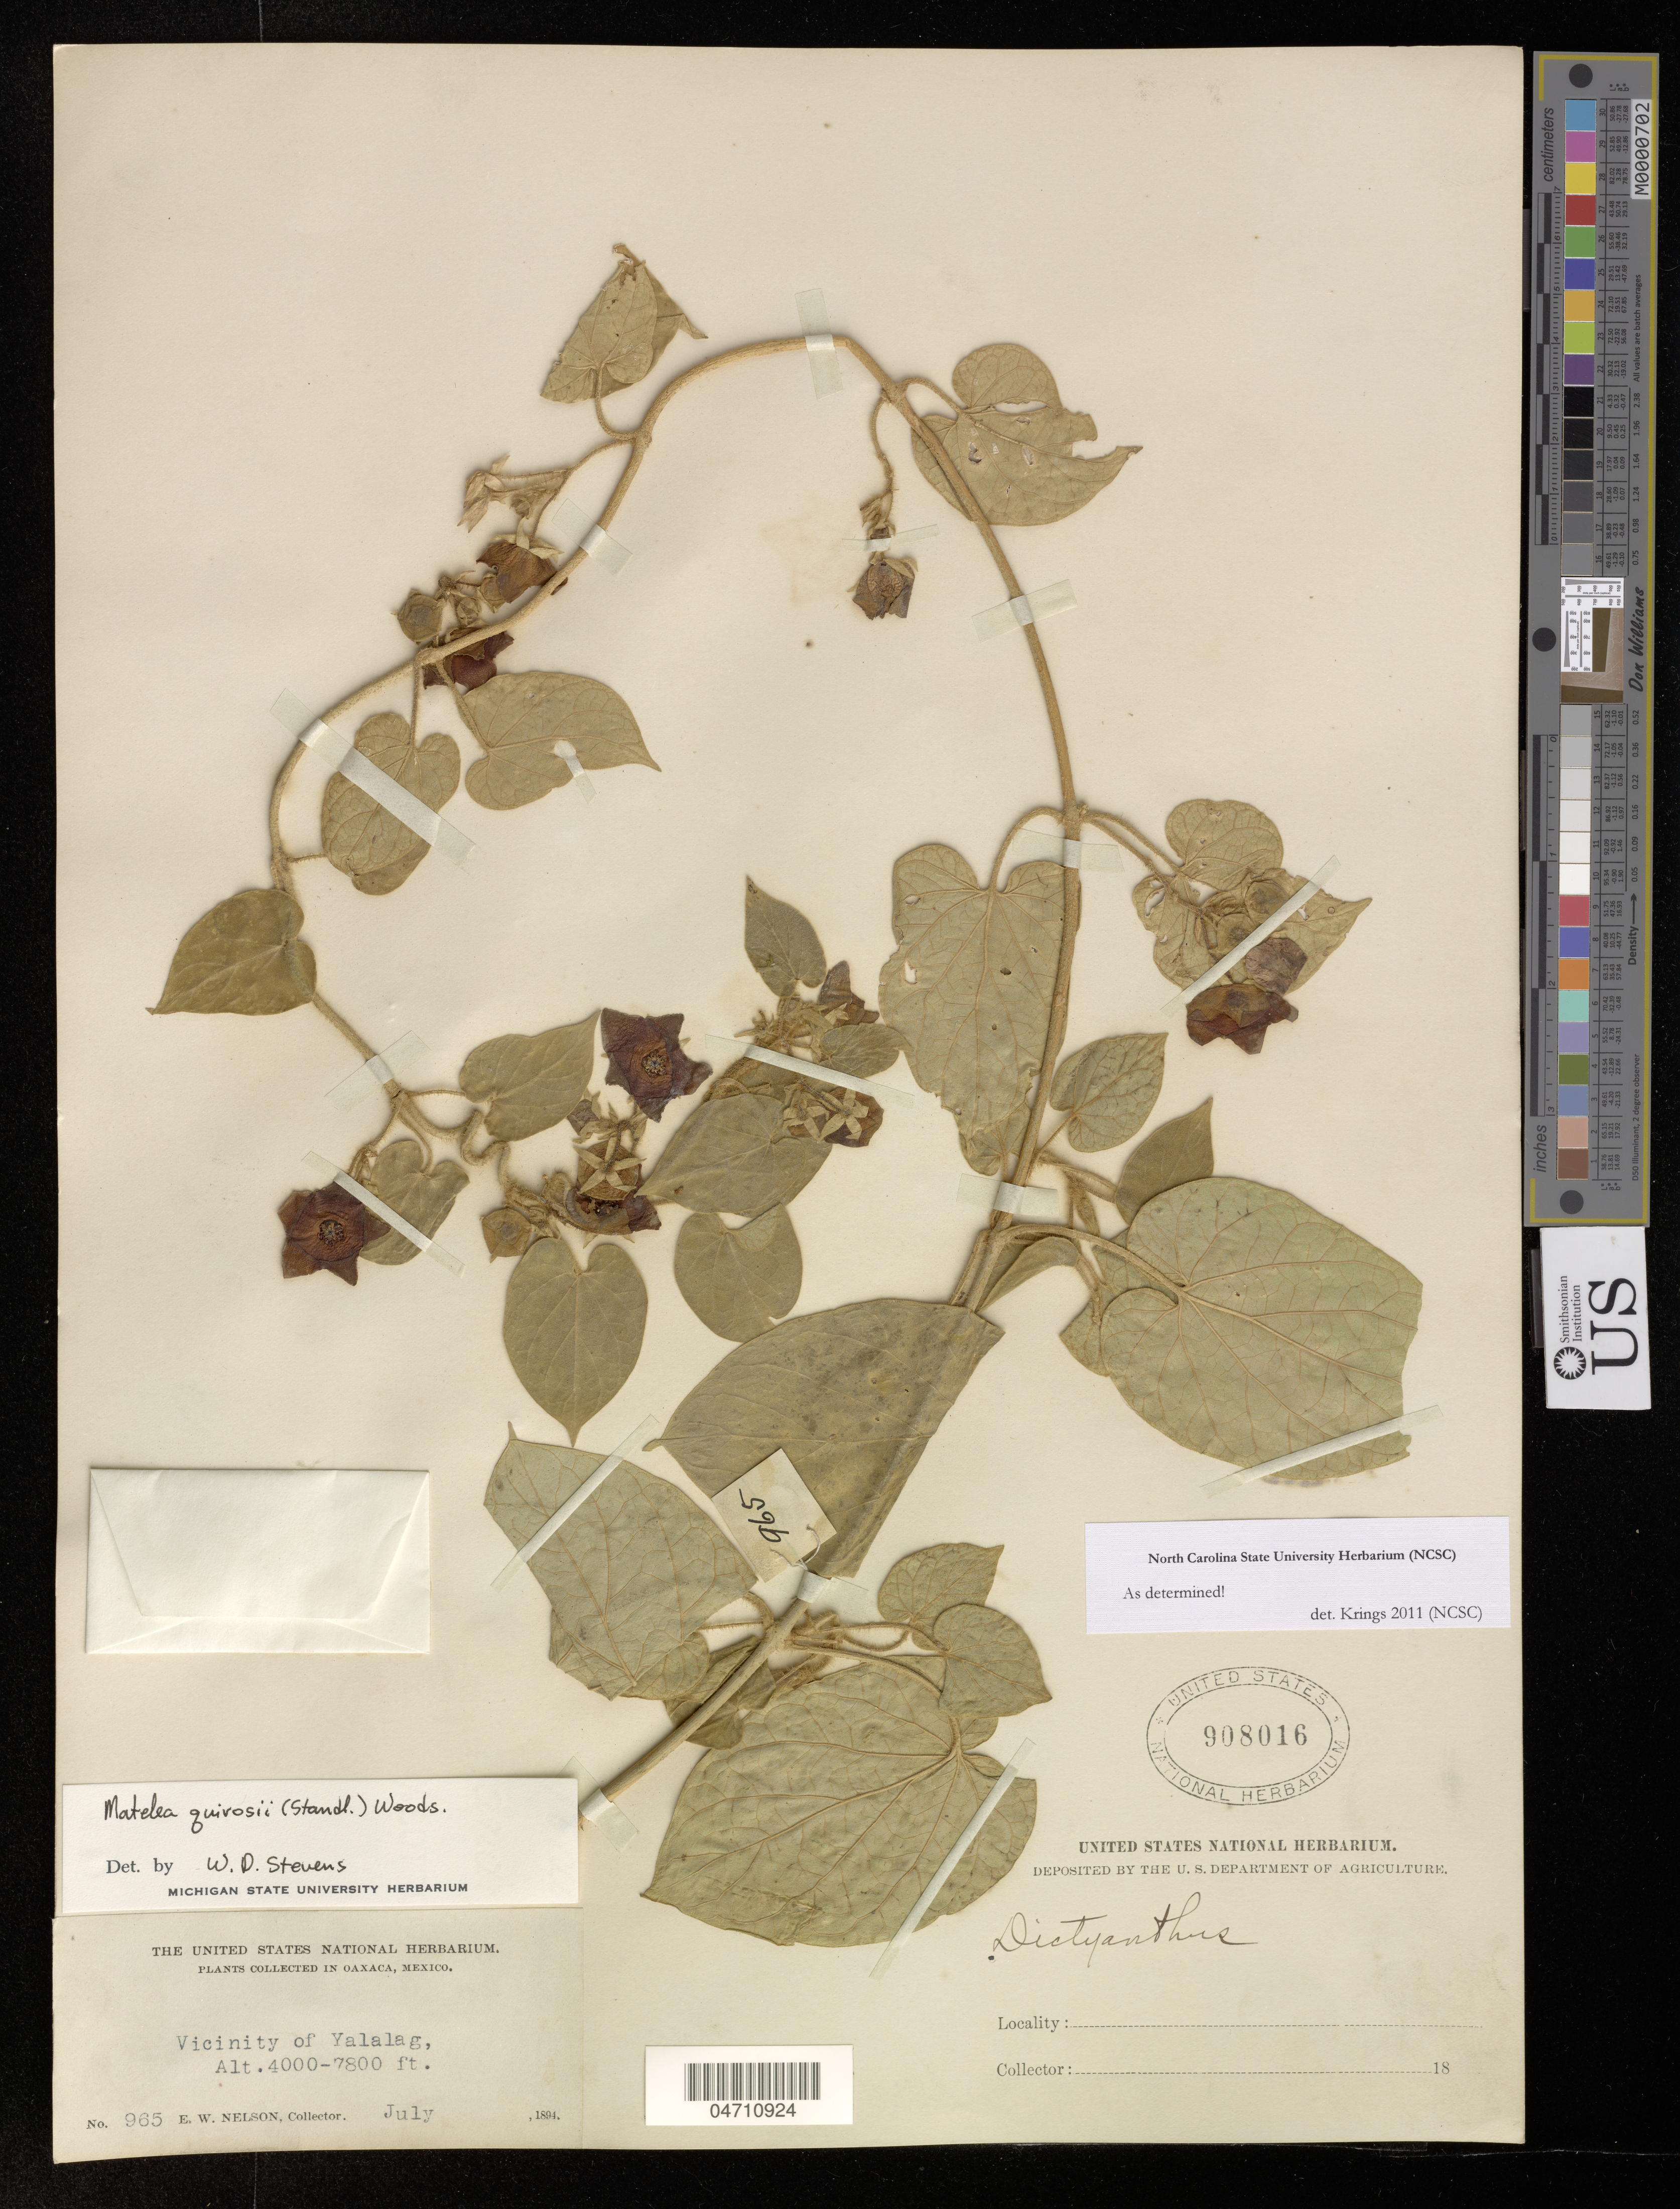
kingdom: Plantae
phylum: Tracheophyta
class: Magnoliopsida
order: Gentianales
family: Apocynaceae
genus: Matelea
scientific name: Matelea quirosii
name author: (Standl.) Woodson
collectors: E. W. Nelson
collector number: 965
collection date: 1894-07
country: Mexico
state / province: Oaxaca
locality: Vicinity of Yalalag.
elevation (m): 1219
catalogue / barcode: US 908016